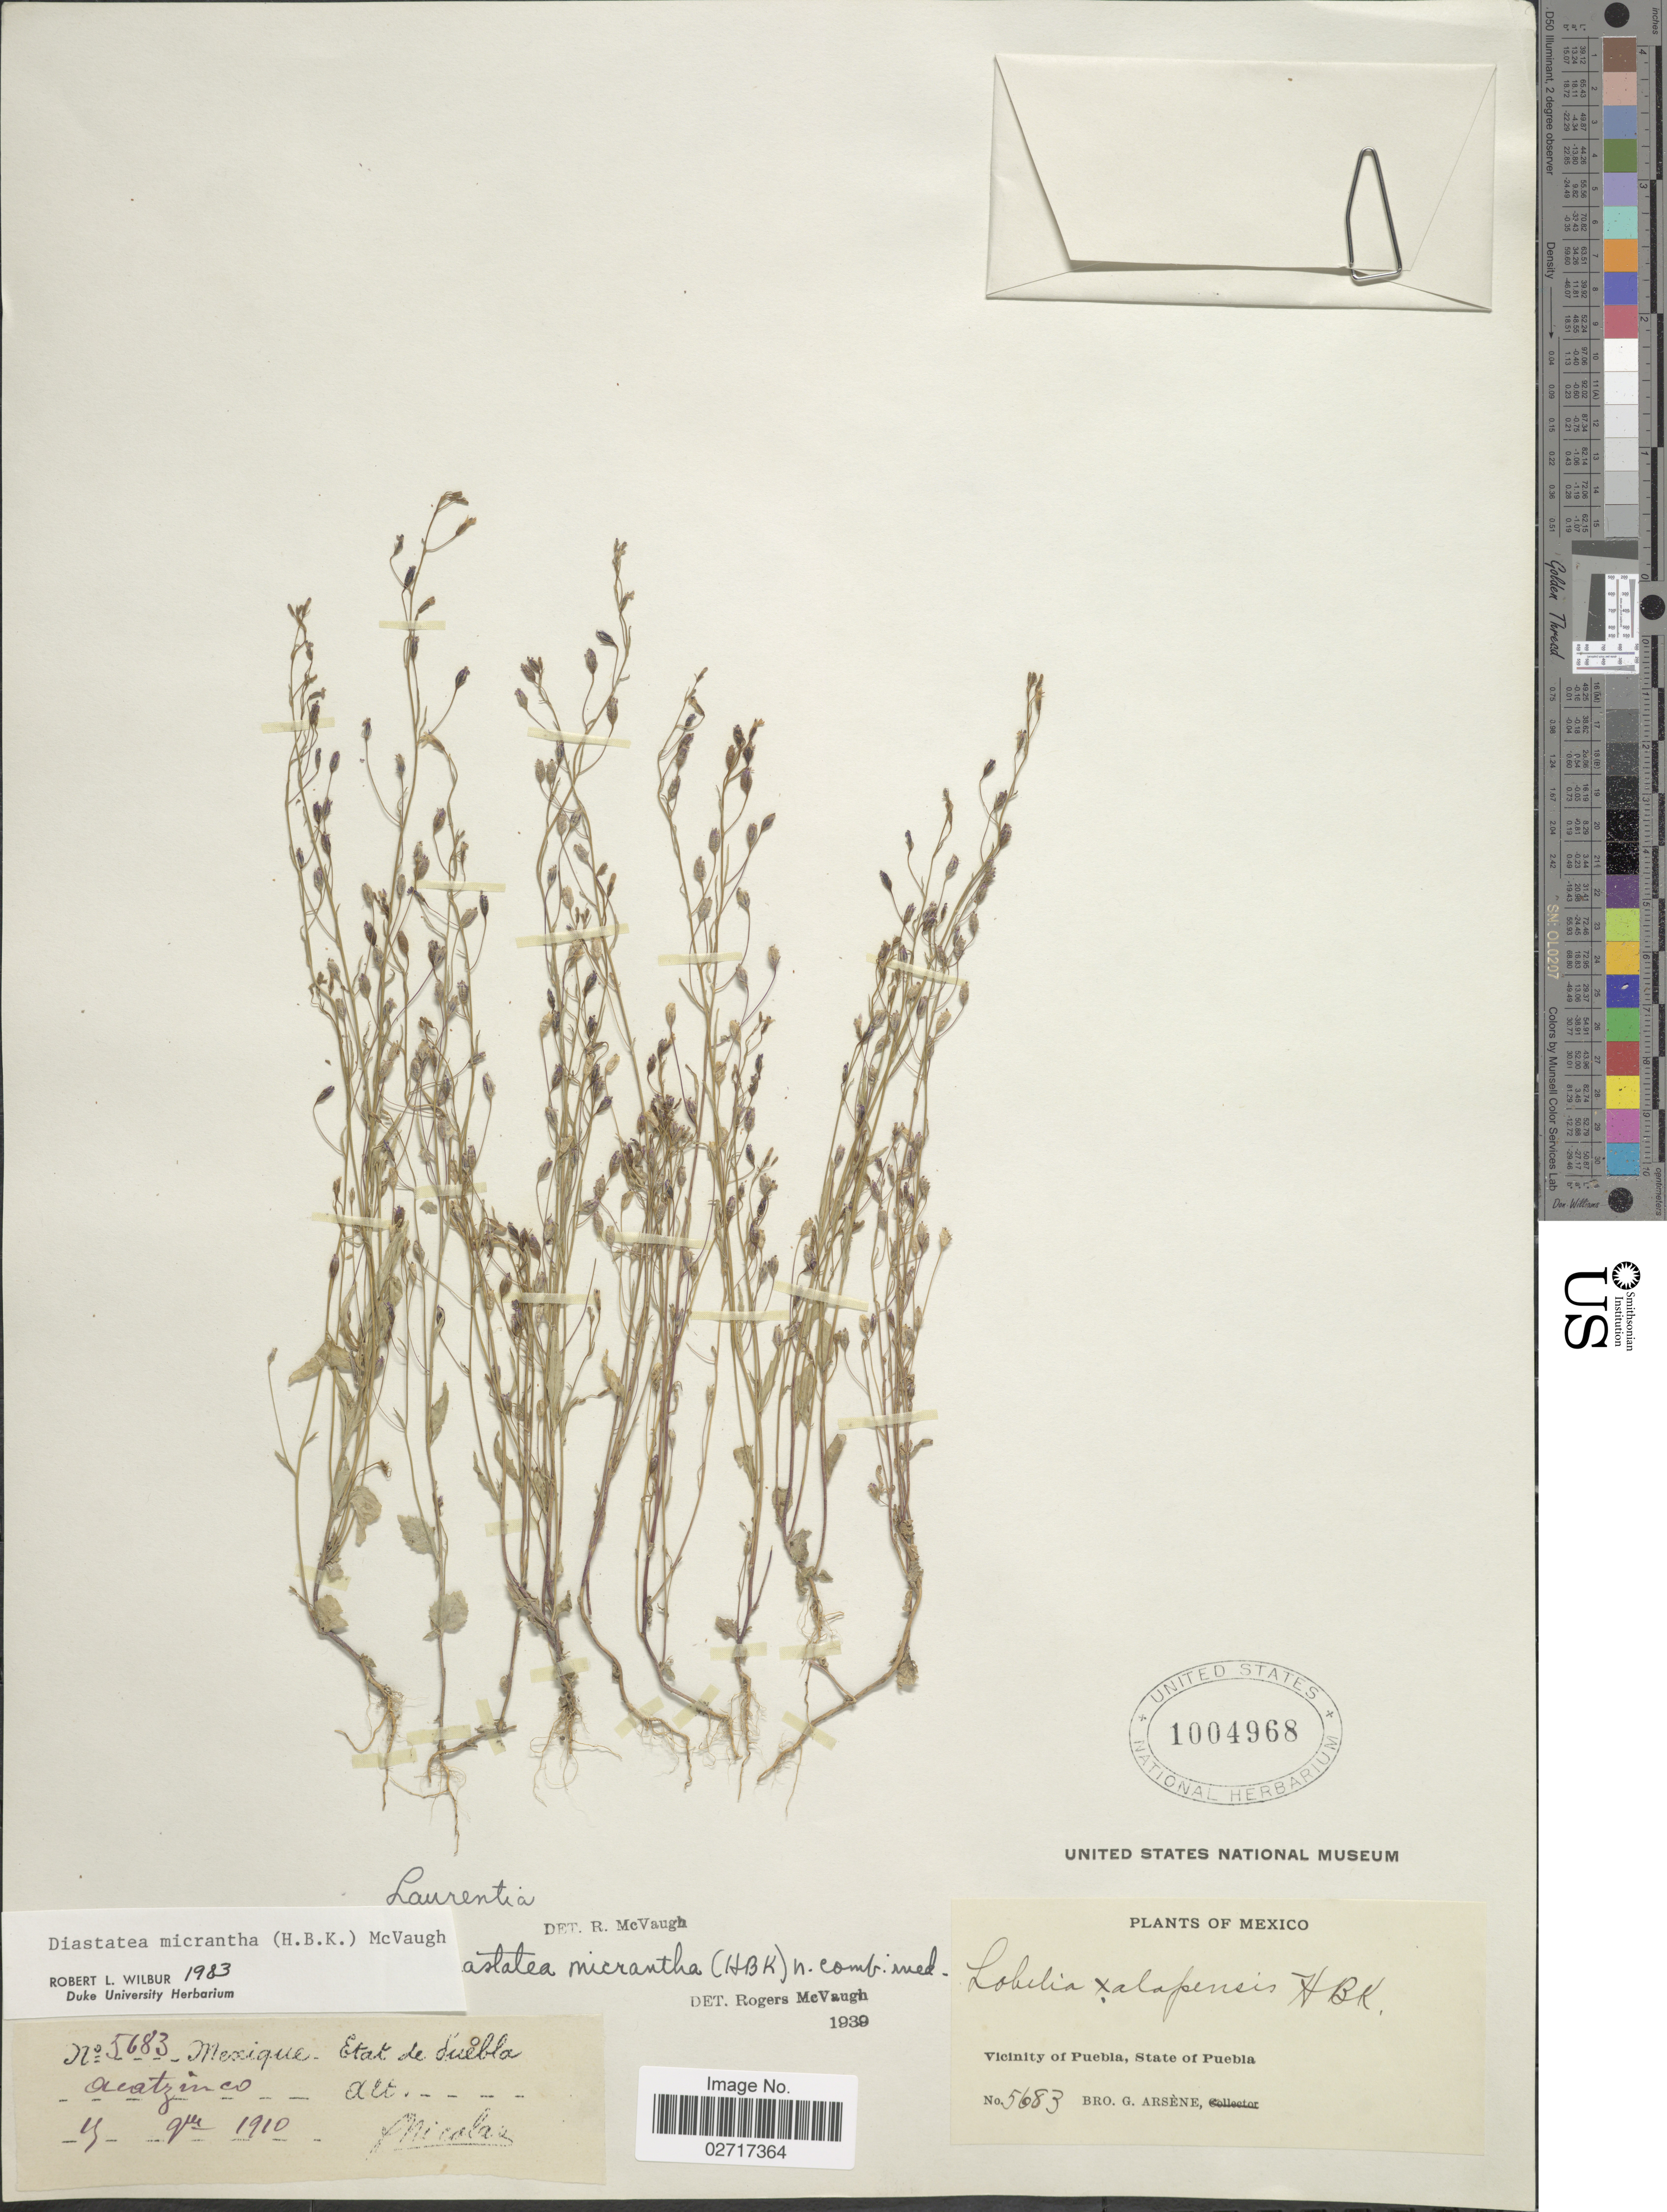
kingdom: Plantae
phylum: Tracheophyta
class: Magnoliopsida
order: Asterales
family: Campanulaceae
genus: Diastatea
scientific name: Diastatea micrantha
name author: (Kunth) McVaugh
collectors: F. Nicolas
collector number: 5683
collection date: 1910-09-15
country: Mexico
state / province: Puebla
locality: Acatzinco. Vicinity of Puebla.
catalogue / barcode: US 1004968